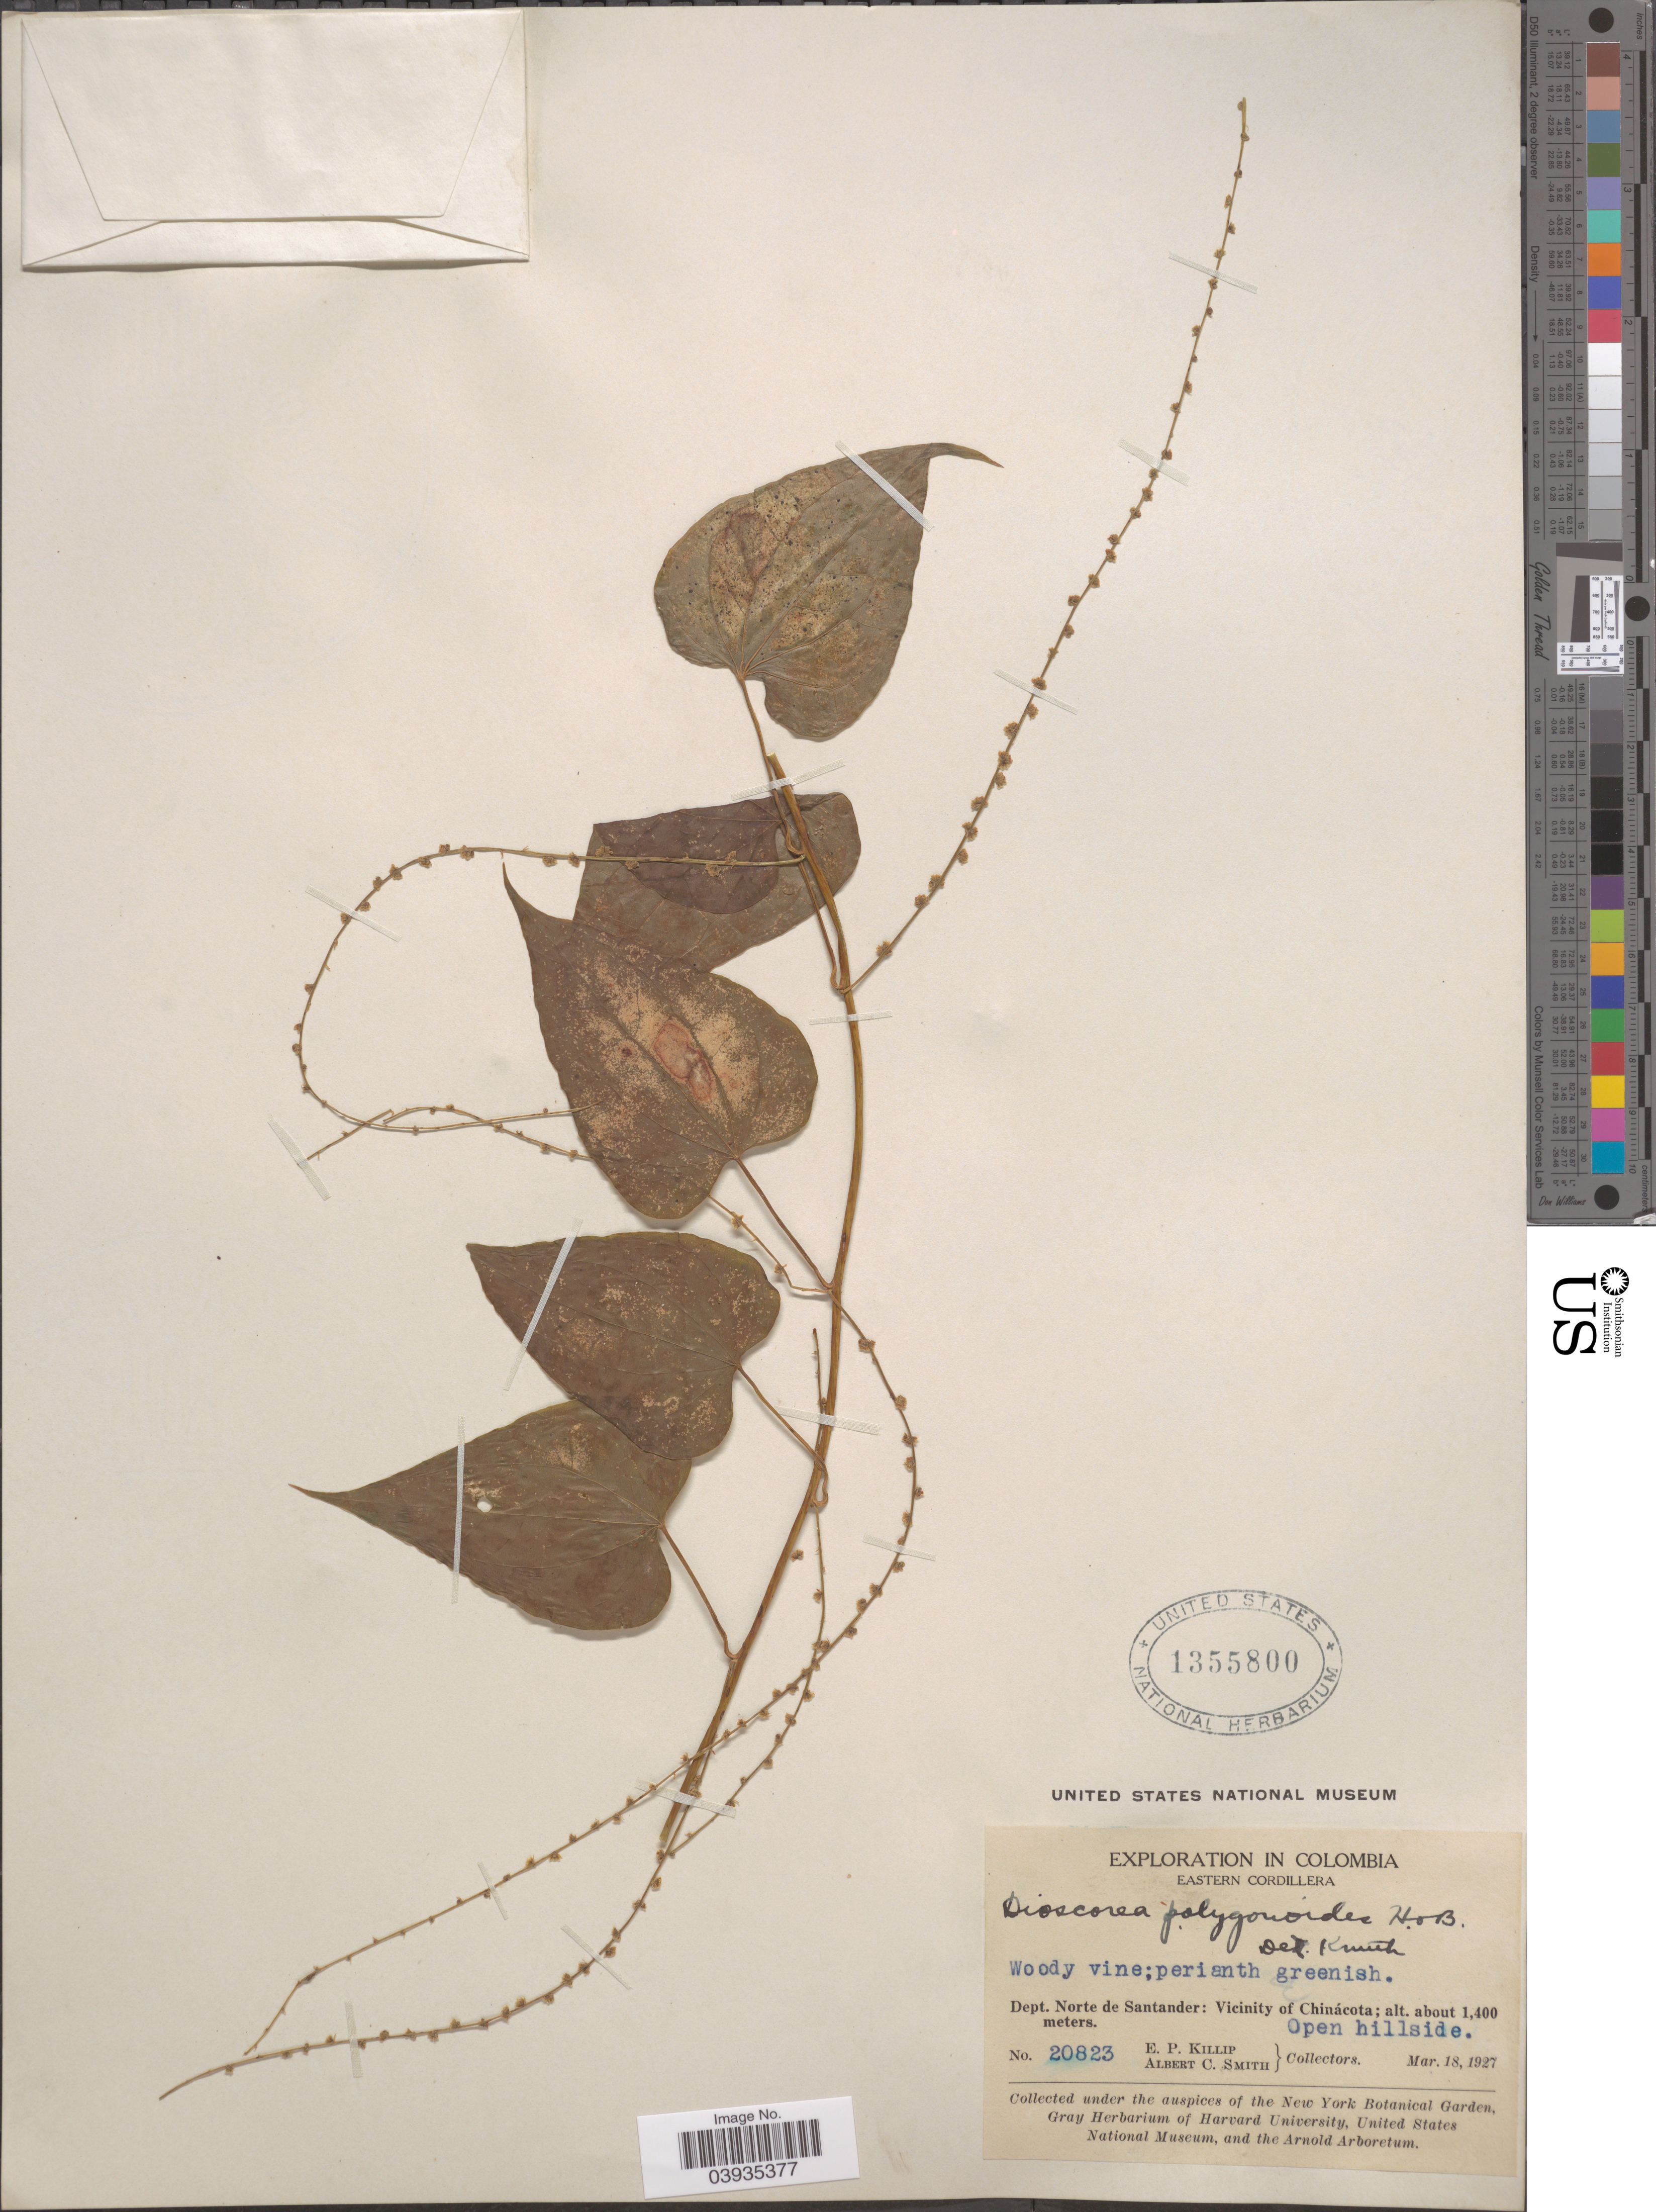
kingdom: Plantae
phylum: Tracheophyta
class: Liliopsida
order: Dioscoreales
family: Dioscoreaceae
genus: Dioscorea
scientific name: Dioscorea polygonoides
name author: Humb. & Bonpl. ex Willd.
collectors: E. P. Killip & A. C. Smith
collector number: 20823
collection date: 1927-03-18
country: Colombia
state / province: Norte de Santander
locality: Eastern Cordillera. Dept. Norte de Santander: Vicinity of Chinácota.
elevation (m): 1400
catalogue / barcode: US 1355800